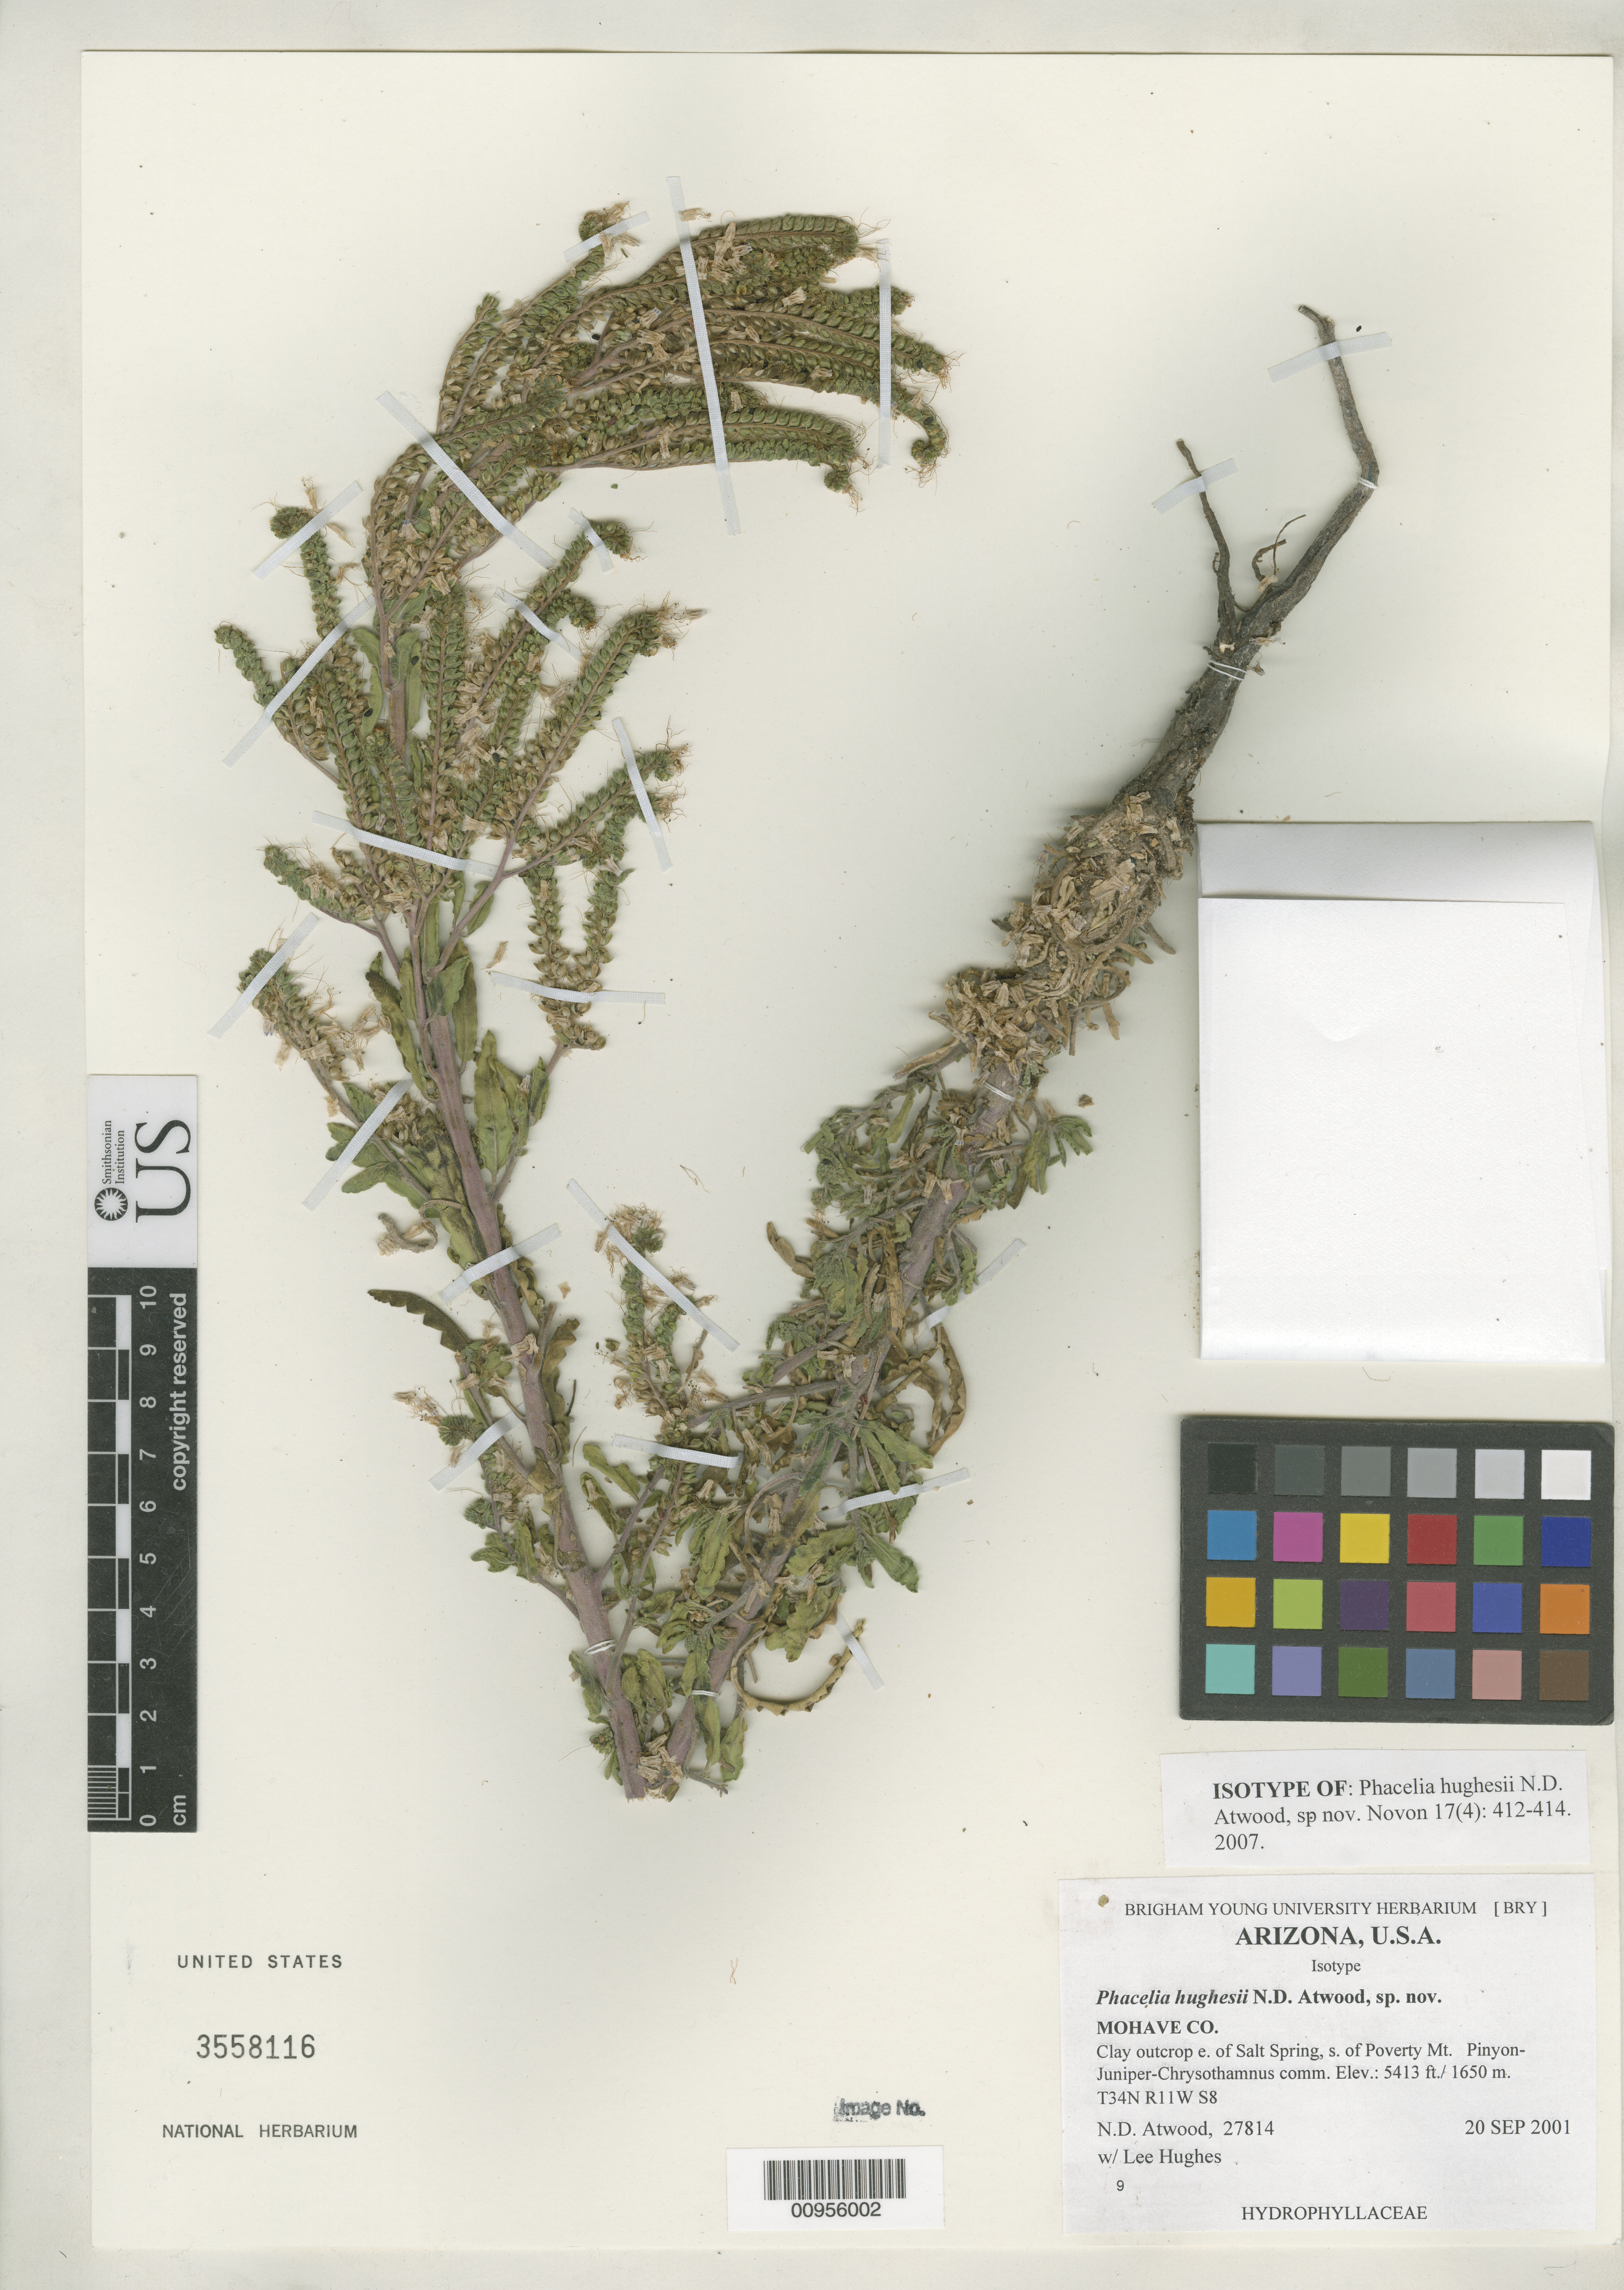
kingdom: Plantae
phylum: Tracheophyta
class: Magnoliopsida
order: Boraginales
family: Hydrophyllaceae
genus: Phacelia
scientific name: Phacelia hughesii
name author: Atwood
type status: Isotype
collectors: N. Atwood & L. Hughes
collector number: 27814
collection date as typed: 20 Sep 2001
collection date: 2001-09-20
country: United States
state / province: Arizona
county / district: Mohave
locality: Clay outcrop E of Salt Spring, S of Poverty Mt. T34N R11W S8.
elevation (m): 1650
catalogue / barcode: US 3558116